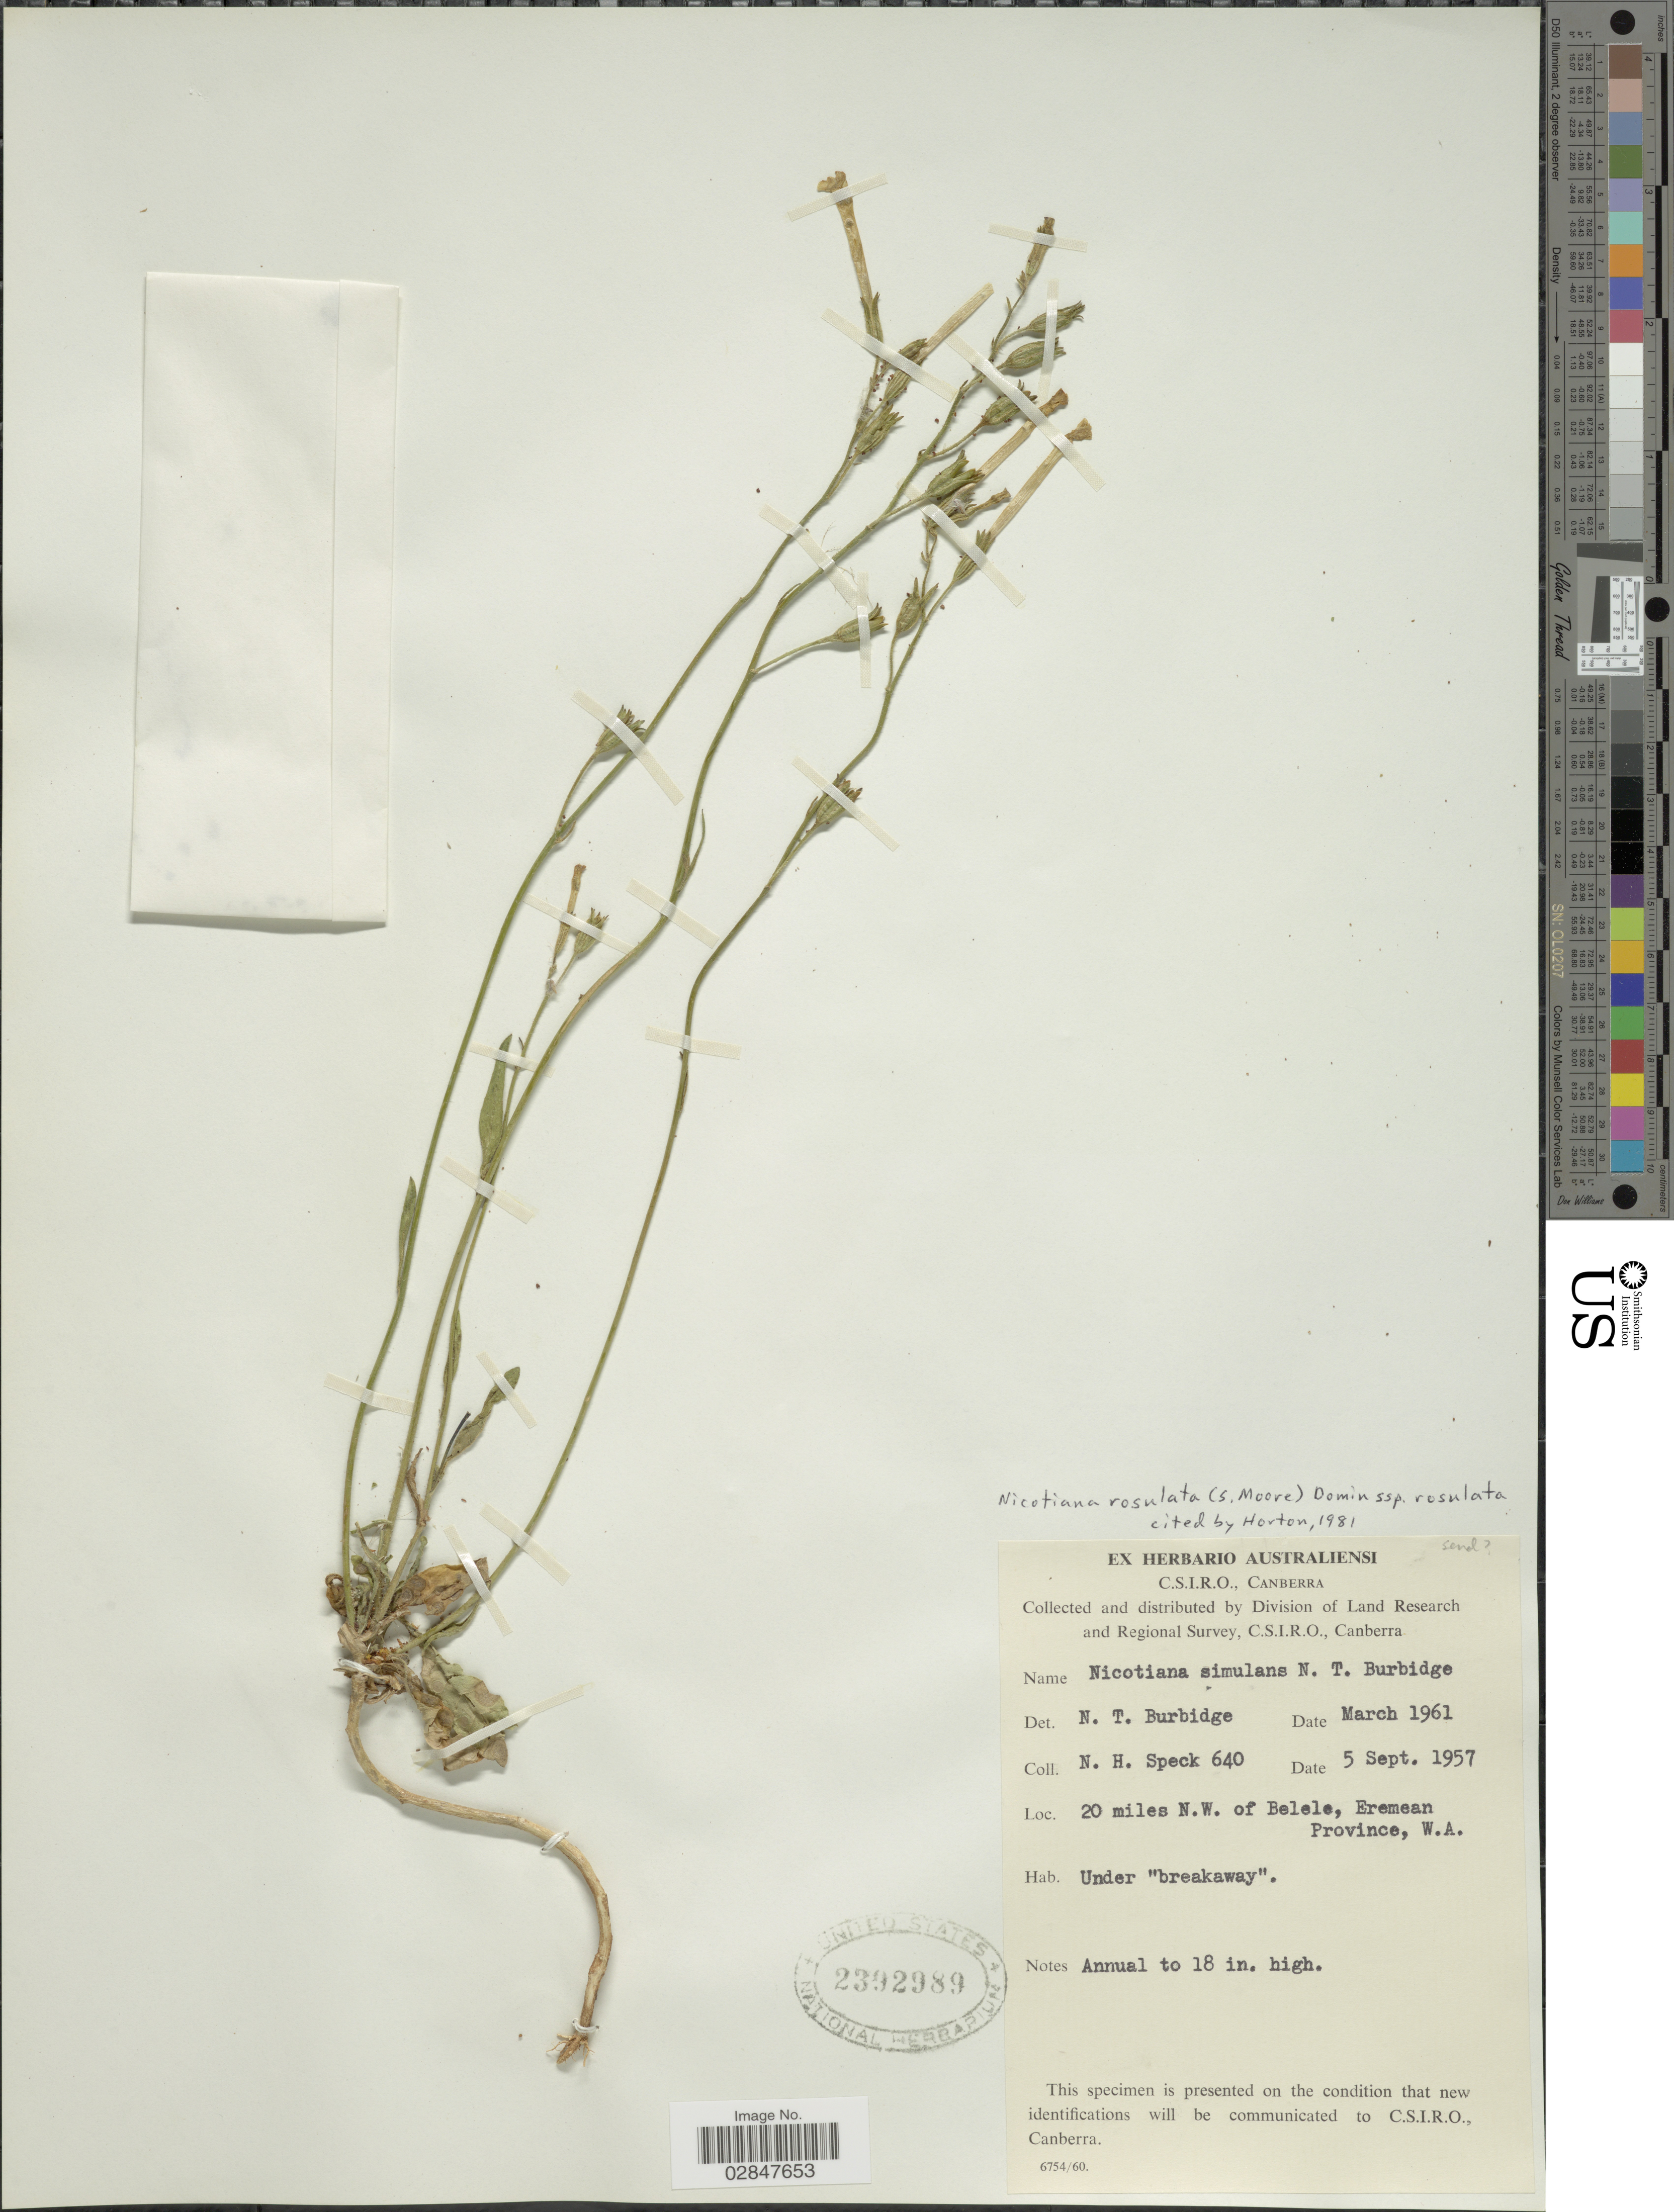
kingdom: Plantae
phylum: Tracheophyta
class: Magnoliopsida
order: Solanales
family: Solanaceae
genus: Nicotiana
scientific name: Nicotiana rosulata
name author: (Moore) Domin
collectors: N. Speck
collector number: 640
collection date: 1957-09-05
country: Australia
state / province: Western Australia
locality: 20 miles N. W. of Belele, Eremean Province, W. A.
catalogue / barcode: US 2392989